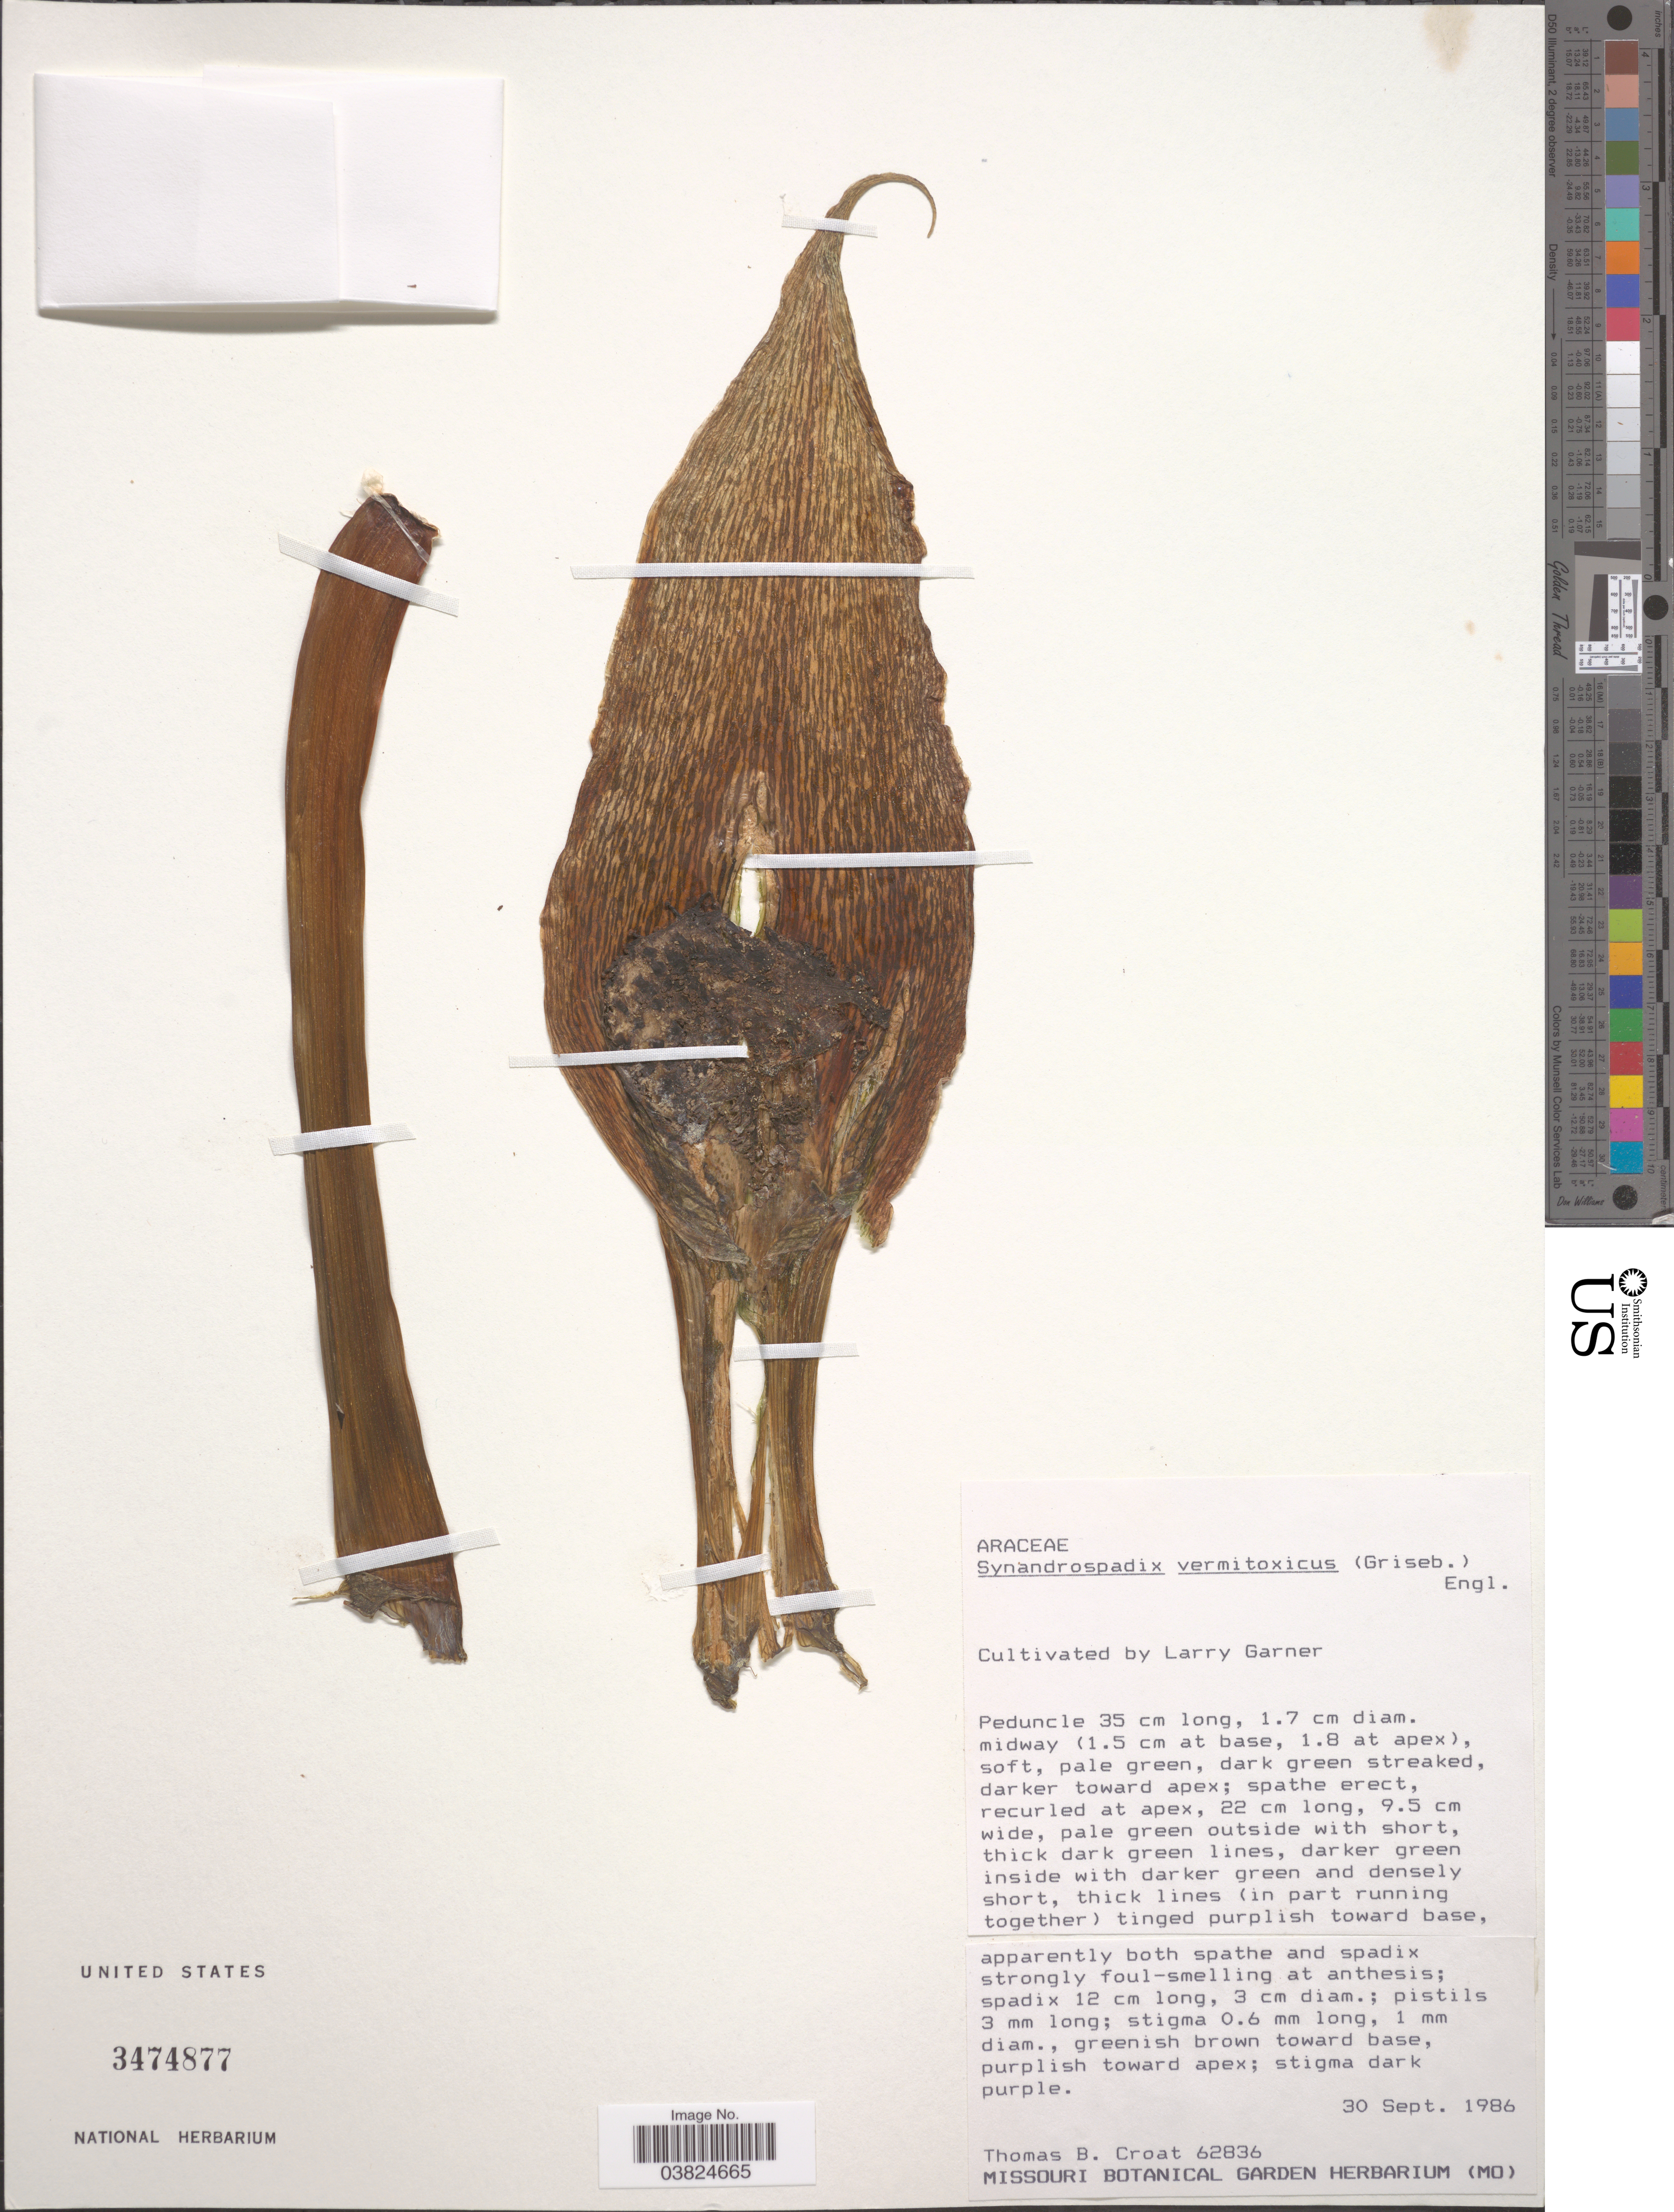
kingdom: Plantae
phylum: Tracheophyta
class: Liliopsida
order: Alismatales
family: Araceae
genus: Synandrospadix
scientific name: Synandrospadix vermitoxicus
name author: (Griseb.) Engl.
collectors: T. B. Croat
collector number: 62836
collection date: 1986-09-30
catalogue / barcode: US 3474877